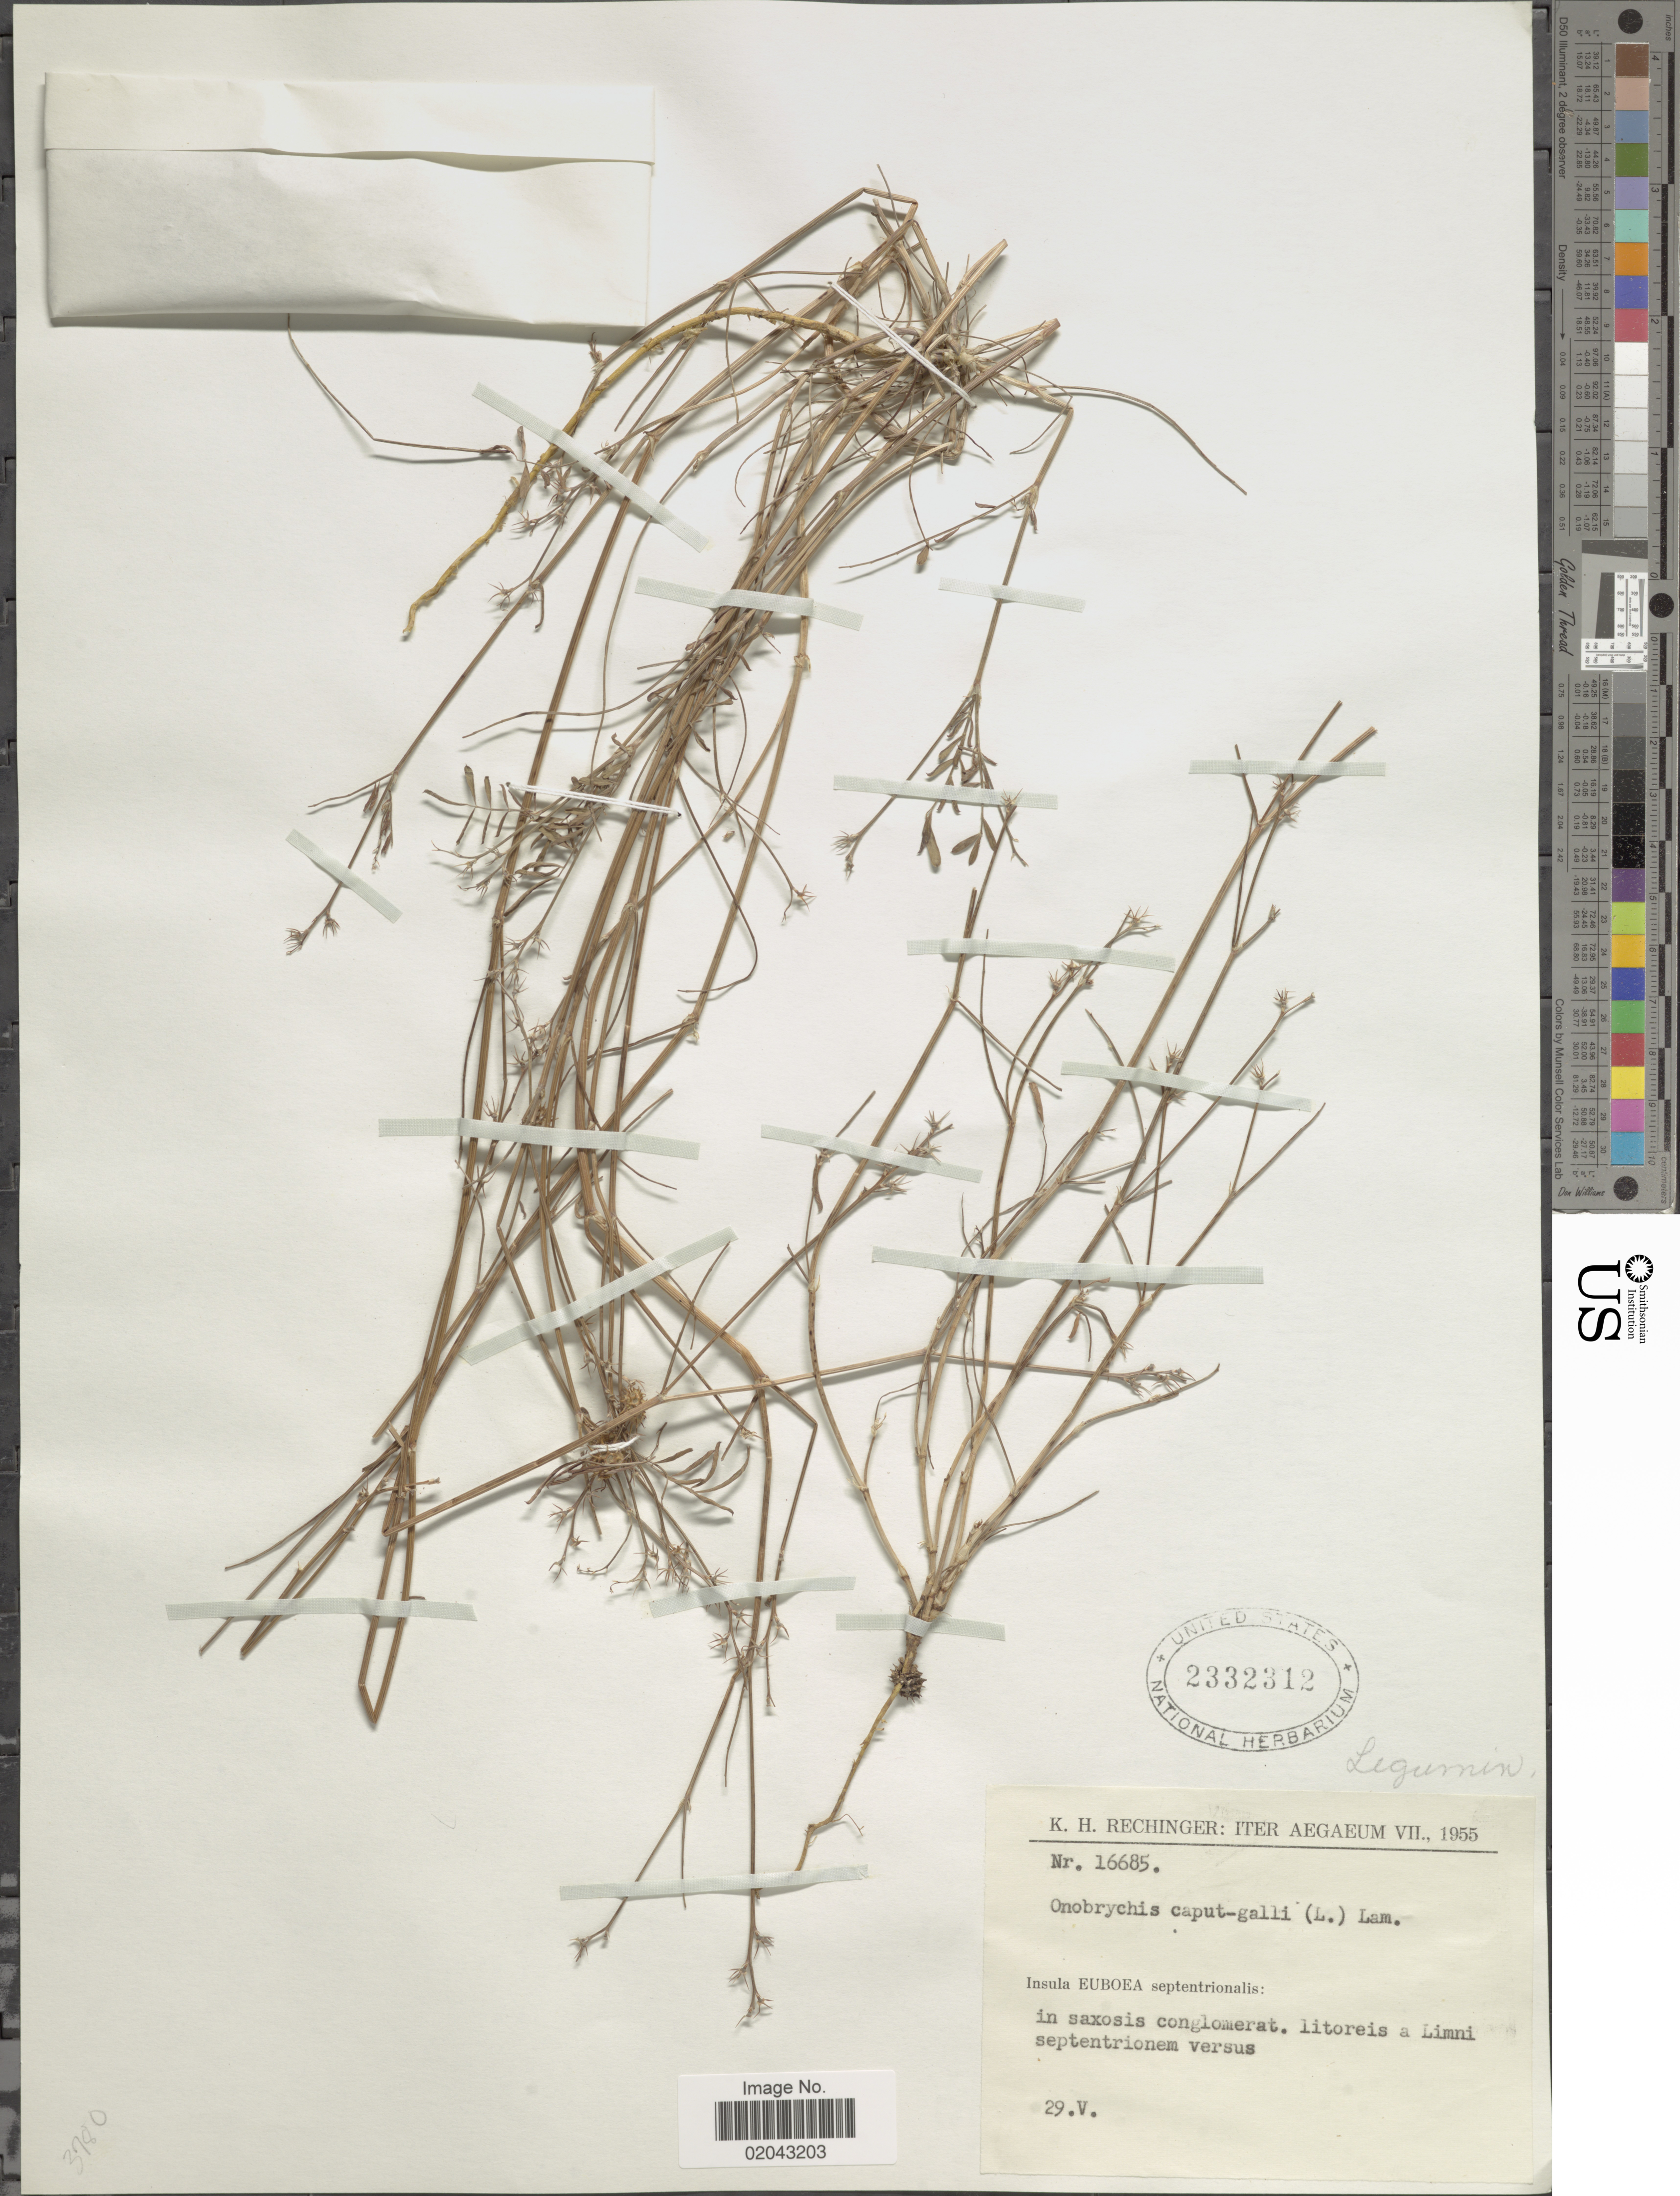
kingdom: Plantae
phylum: Tracheophyta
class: Magnoliopsida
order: Fabales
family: Fabaceae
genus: Onobrychis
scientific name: Onobrychis caput-galli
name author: (L.) Lam.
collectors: K. H. Rechinger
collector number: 16685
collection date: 1955-05-29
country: Egypt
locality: Iter Aegaeum, Insula Euboea sepentrionalis: in saxosis conglomerat, litoreis a Limni septentrionem versus.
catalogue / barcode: US 2332312